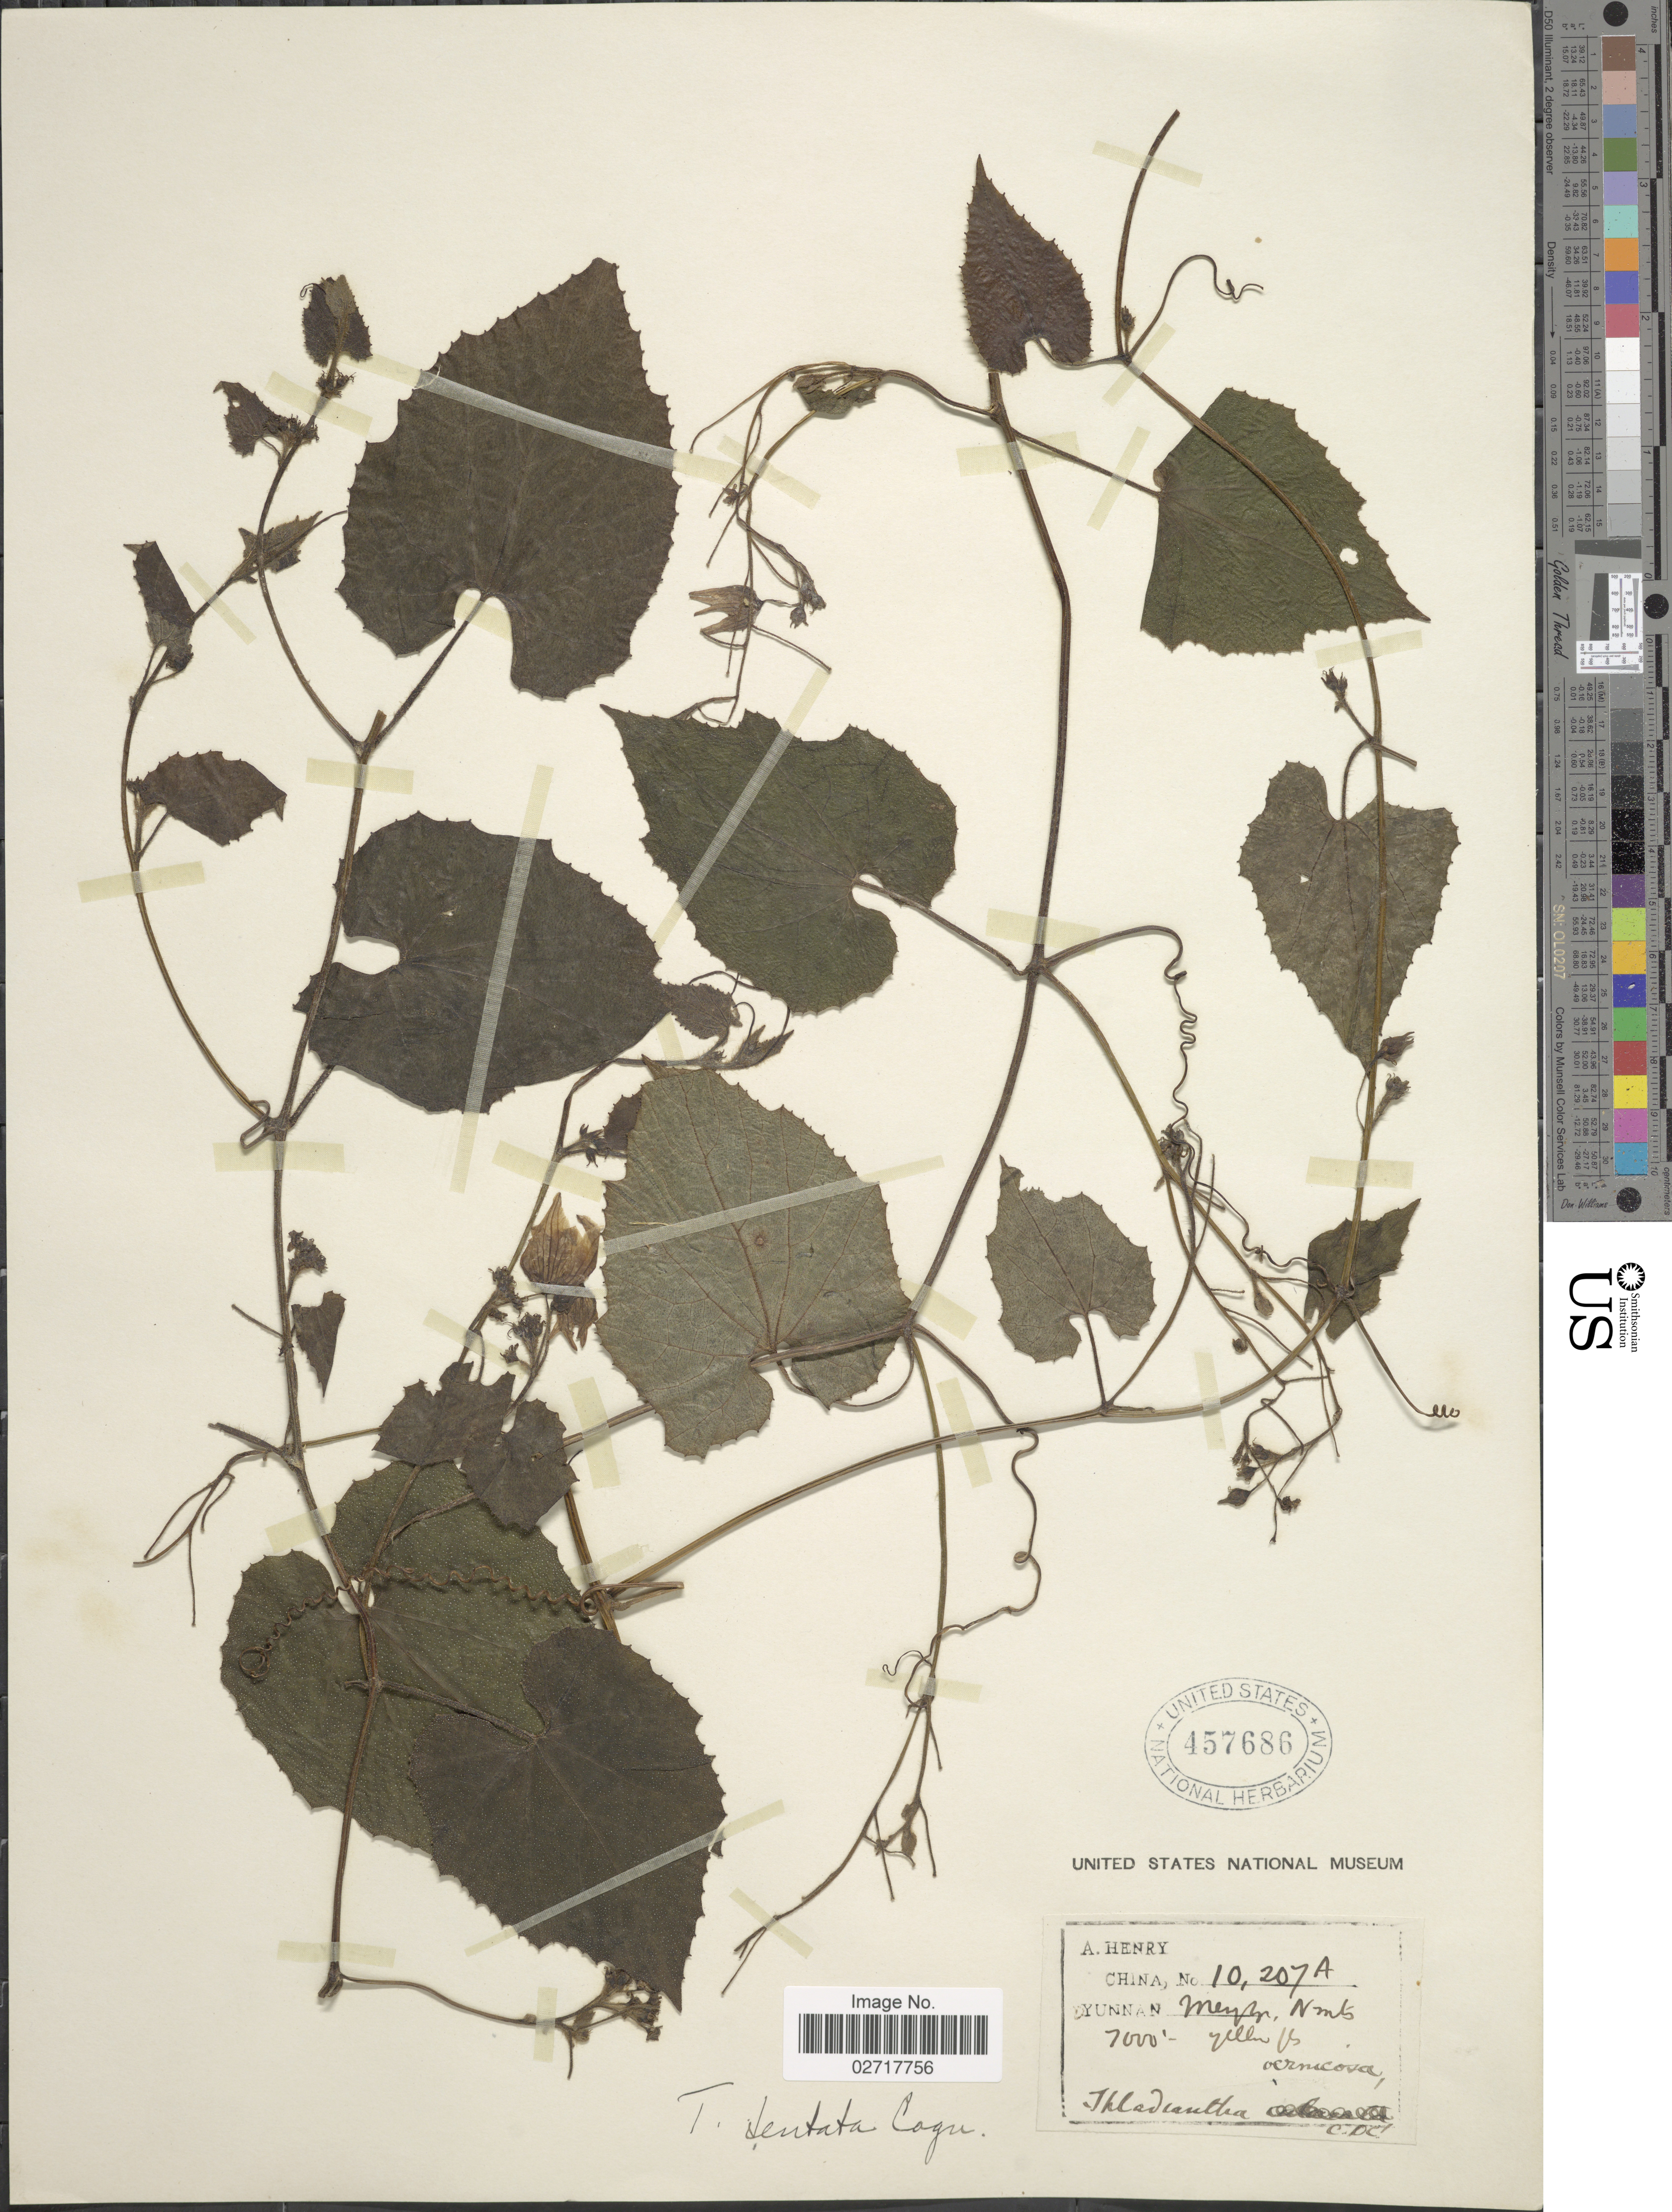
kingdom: Plantae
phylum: Tracheophyta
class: Magnoliopsida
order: Cucurbitales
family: Cucurbitaceae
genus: Thladiantha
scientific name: Thladiantha dentata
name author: Cogn. in Engl.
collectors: A. Henry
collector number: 10207 A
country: China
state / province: Yunnan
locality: Mengtse, N mts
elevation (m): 2134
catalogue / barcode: US 457686